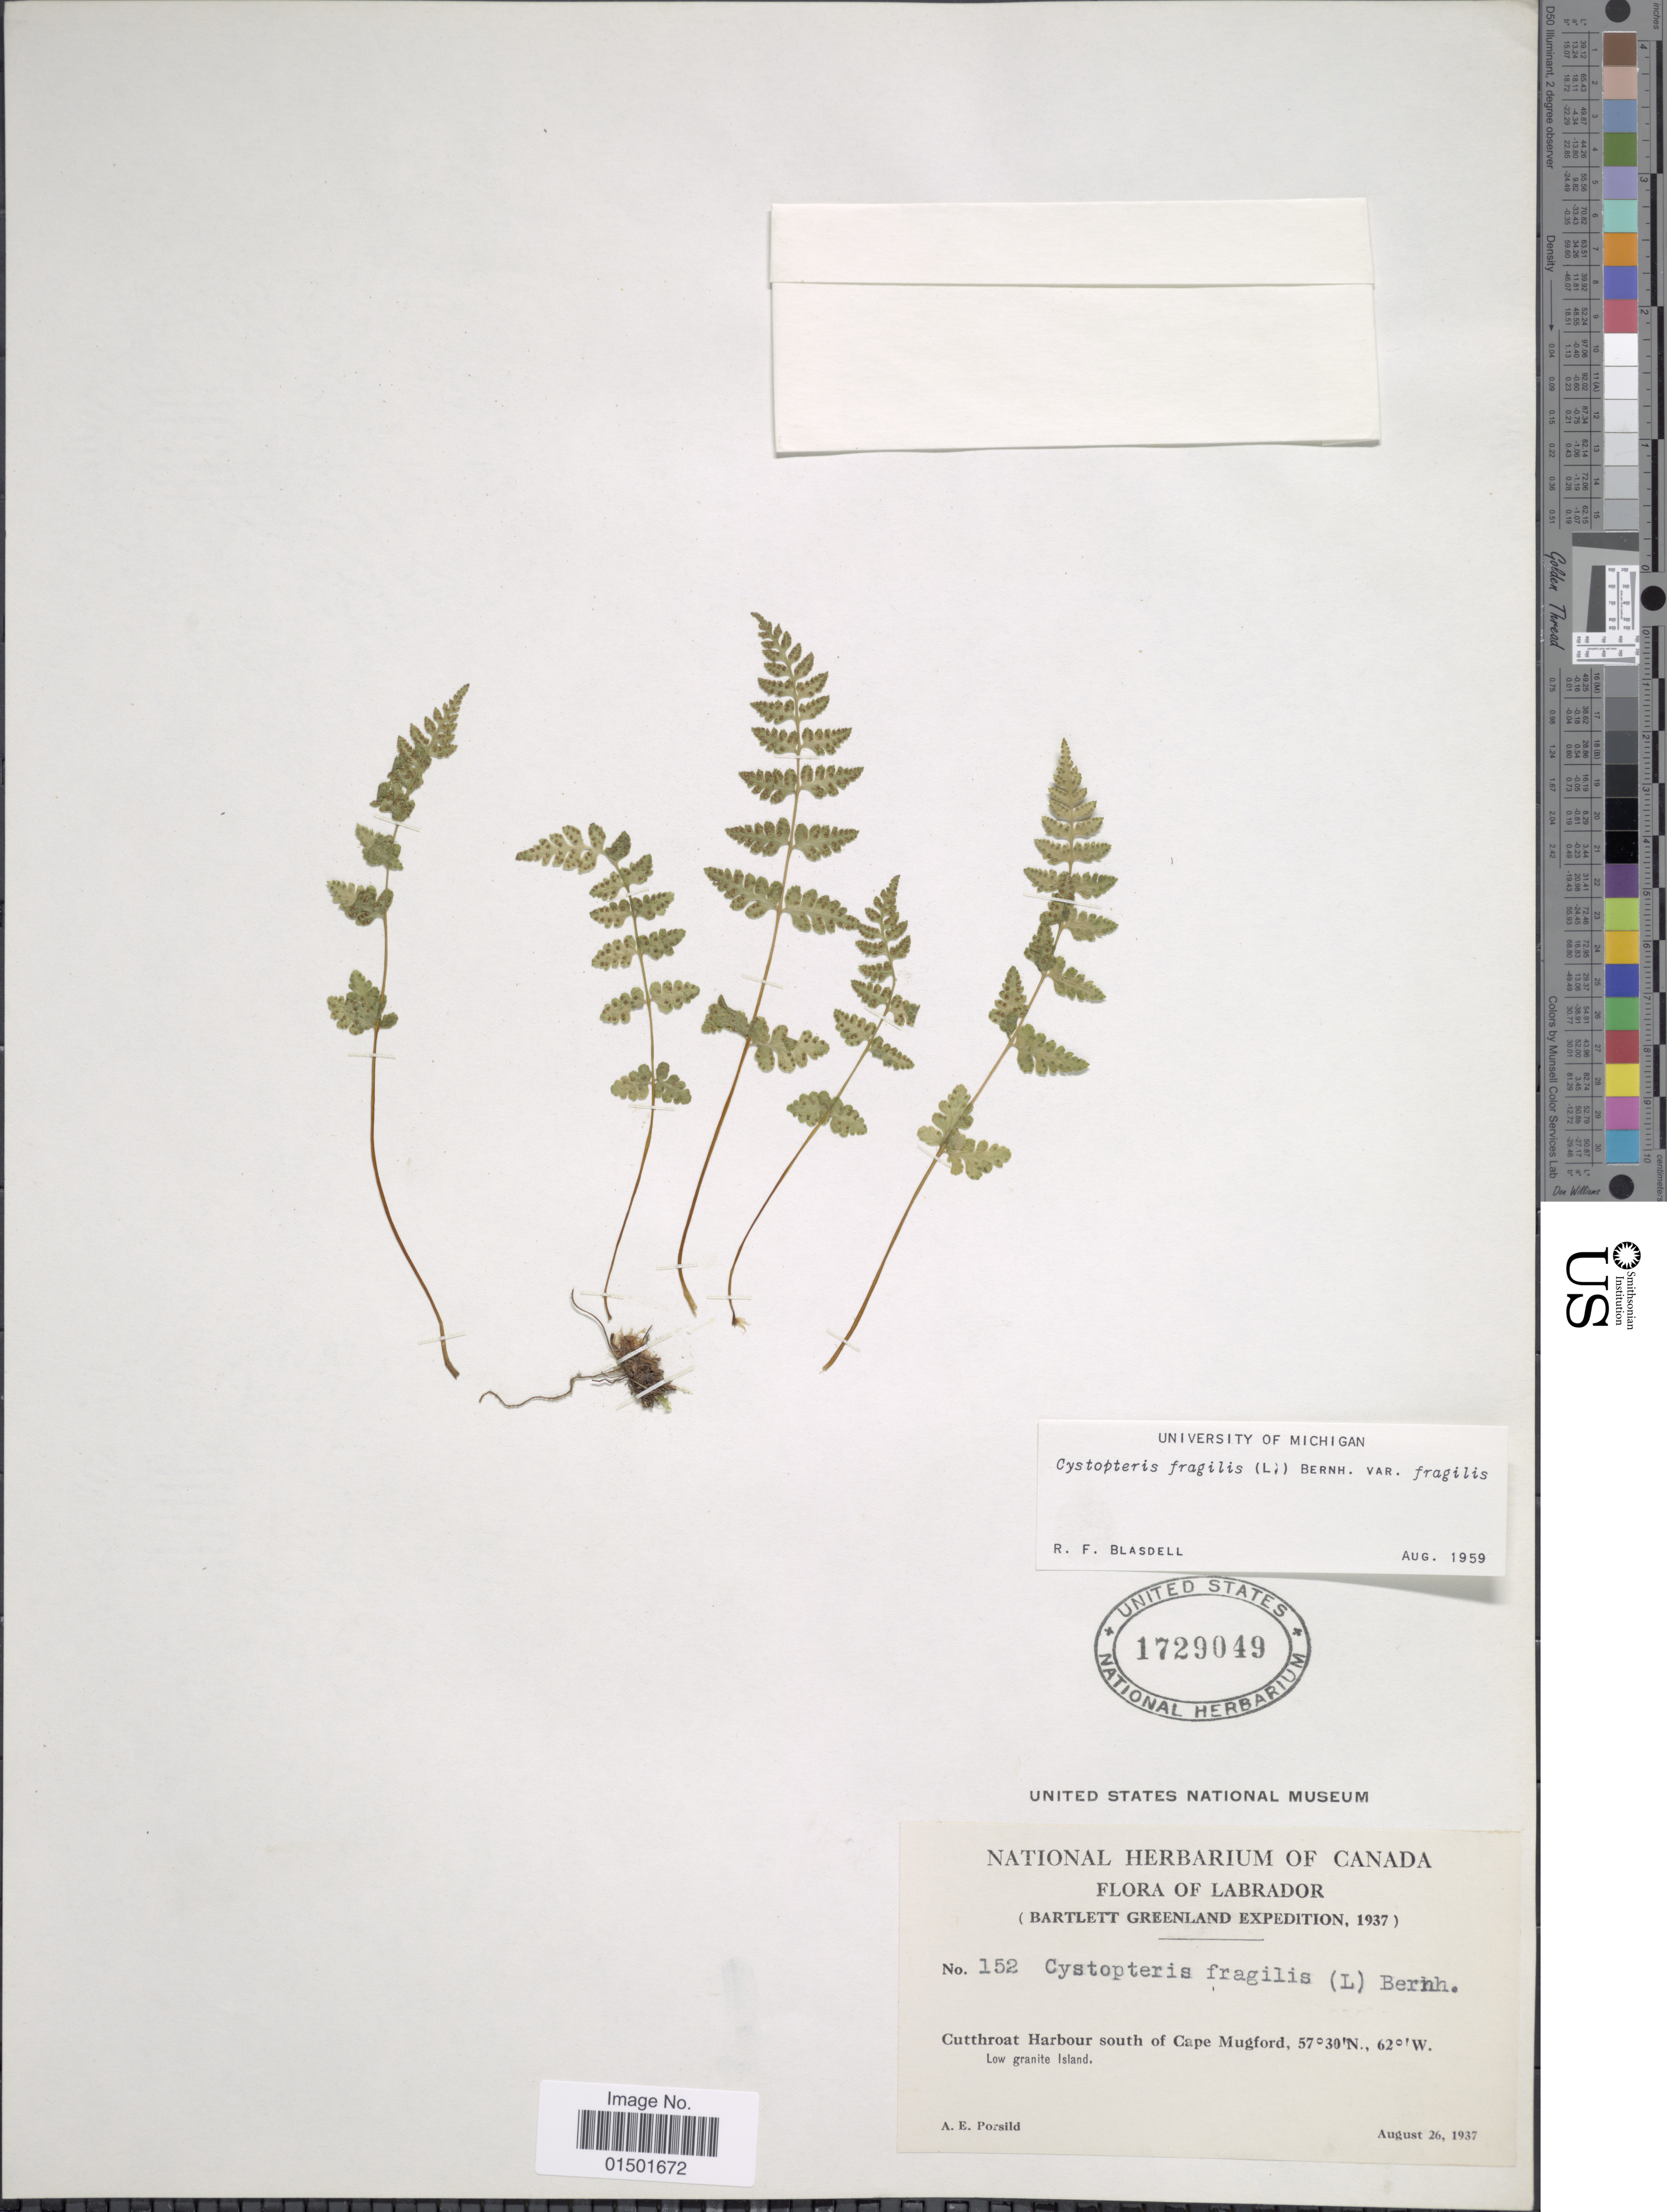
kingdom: Plantae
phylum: Tracheophyta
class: Polypodiopsida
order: Polypodiales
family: Cystopteridaceae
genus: Cystopteris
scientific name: Cystopteris fragilis var. fragilis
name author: (L.) Bernh.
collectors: A. E. Porsild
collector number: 152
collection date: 1937-08-26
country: Canada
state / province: Newfoundland and Labrador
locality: Labrador. Cutthroat Harbour south of Cape Mugford. Low Granite Island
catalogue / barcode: US 1729049